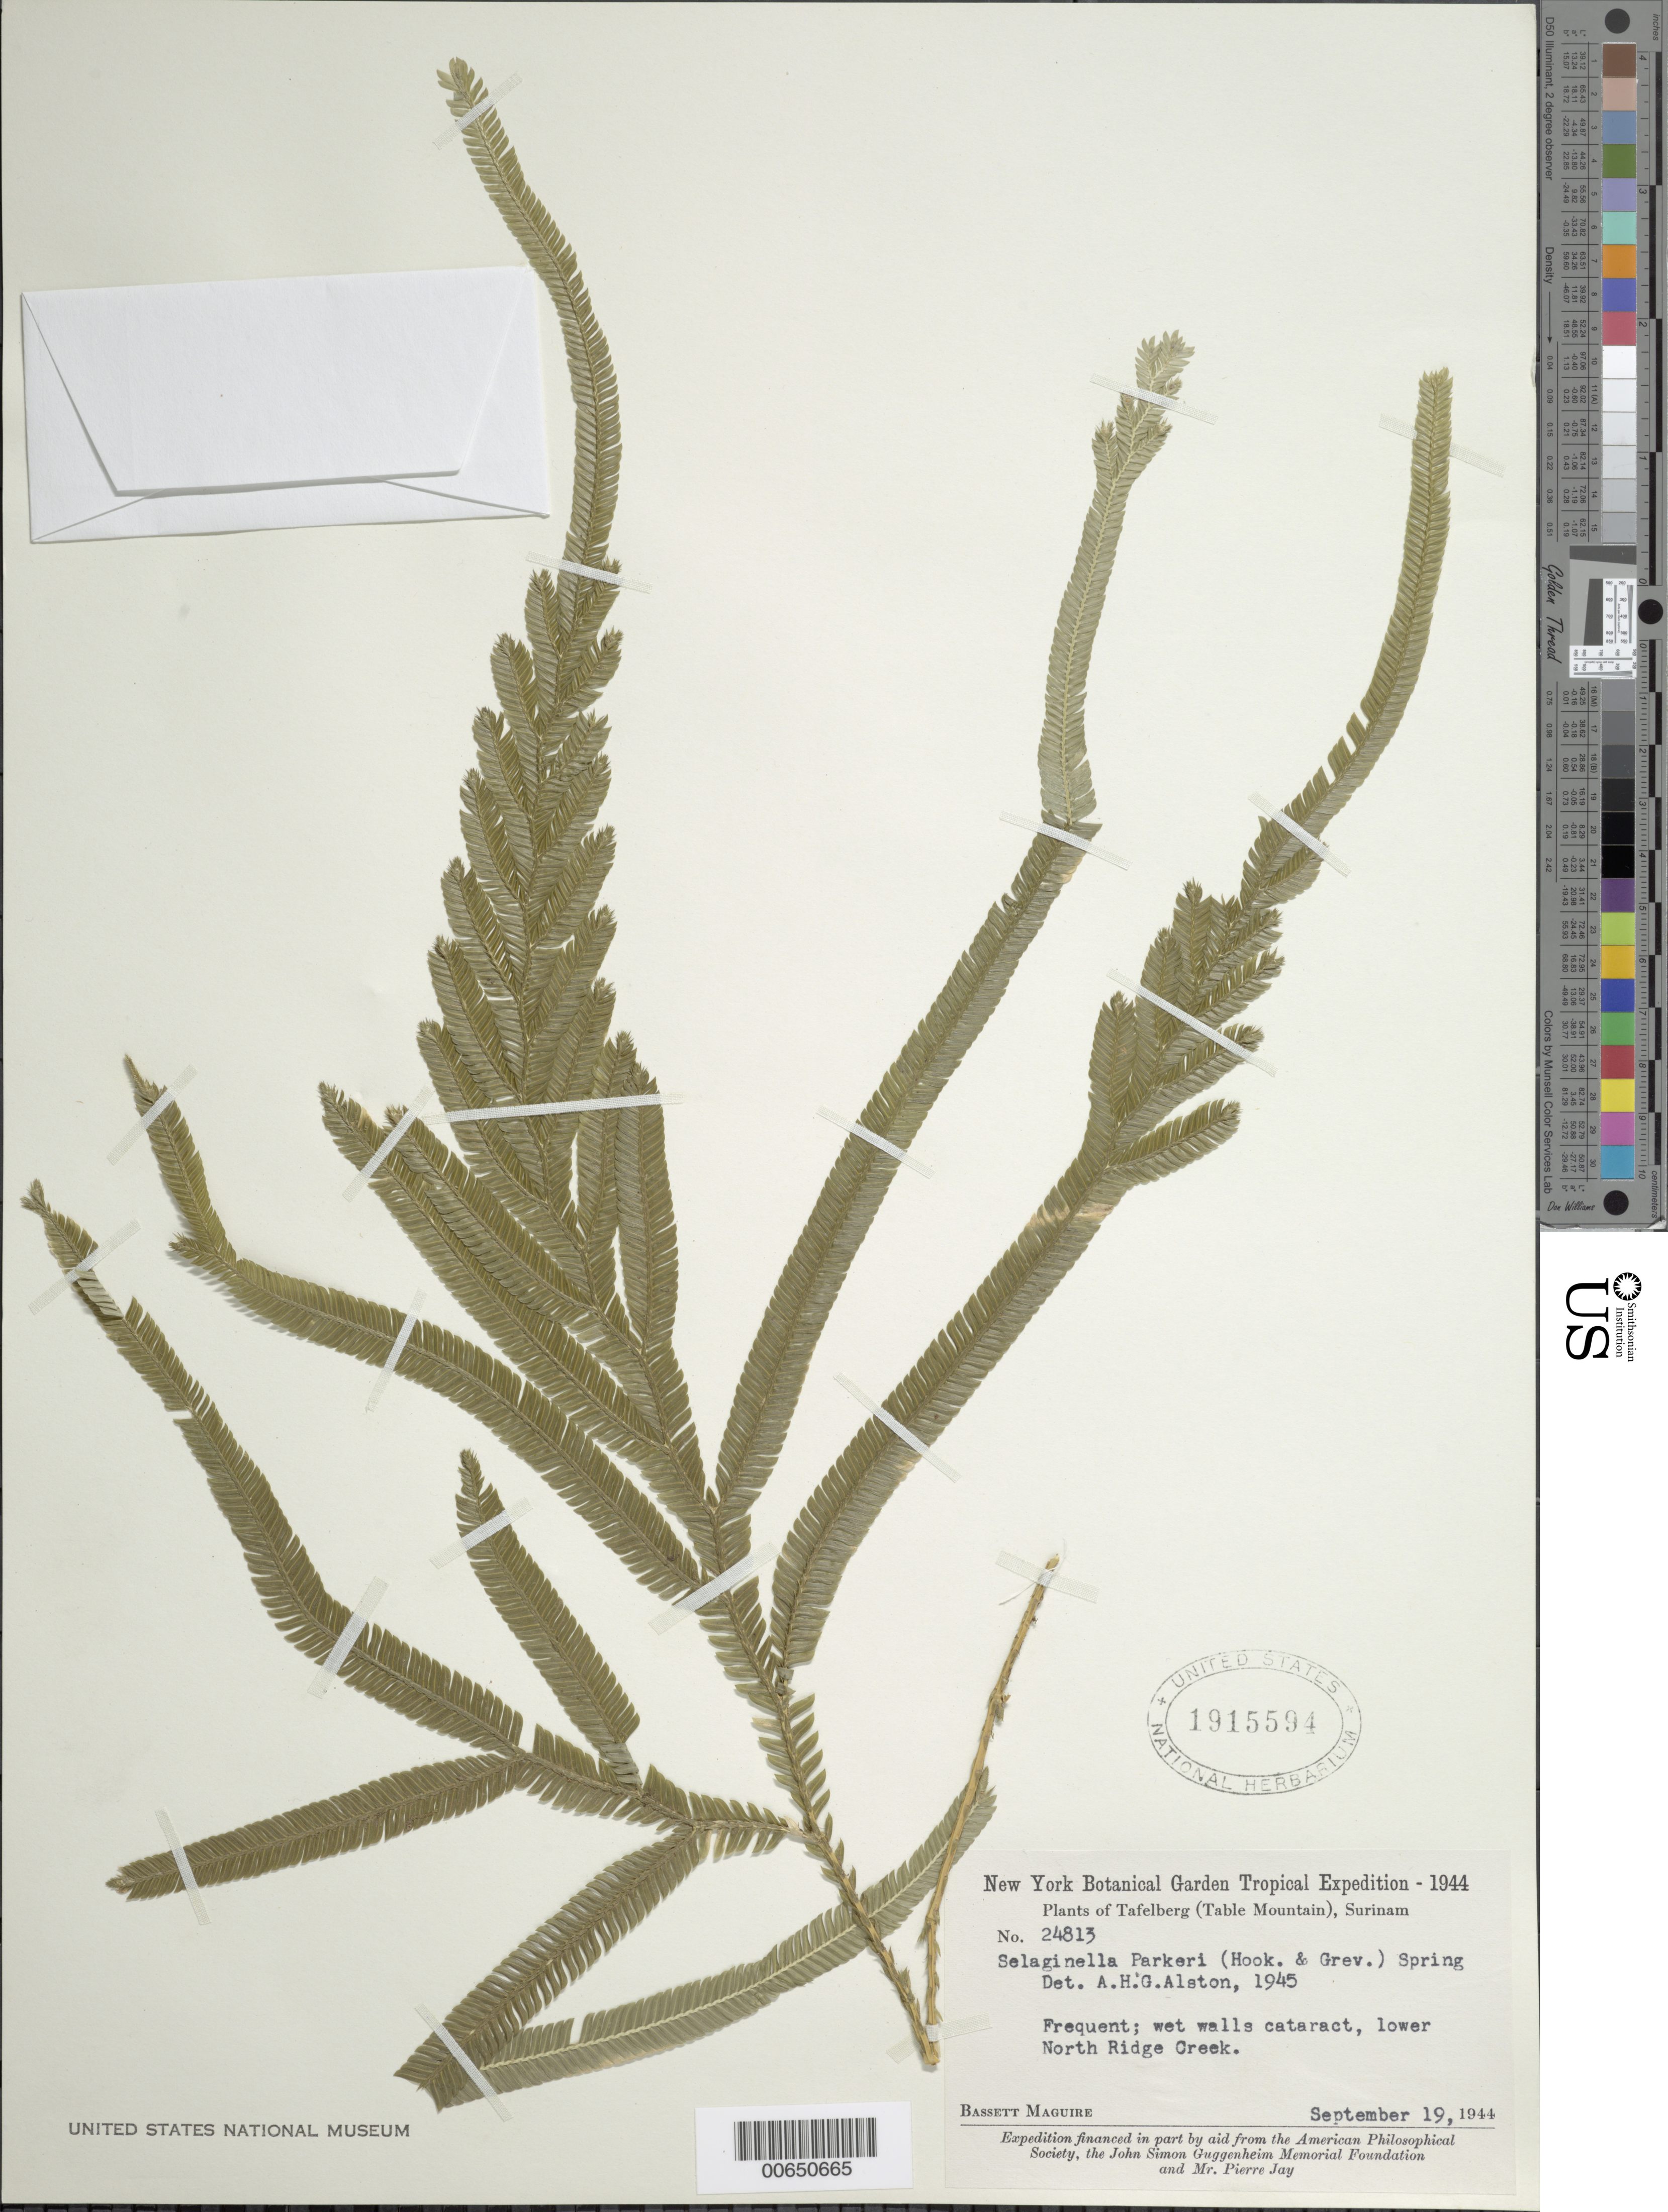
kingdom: Plantae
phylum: Tracheophyta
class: Lycopodiopsida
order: Selaginellales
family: Selaginellaceae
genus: Selaginella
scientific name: Selaginella parkeri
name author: (Hook. & Grev.) Spring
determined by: Alston, A. H. G.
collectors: B. Maguire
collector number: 24813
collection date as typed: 19-Sep-44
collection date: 1944-09-19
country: Suriname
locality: Tafelberg (Table Mountain), North Ridge Creek, lower part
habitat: Wet wall cataract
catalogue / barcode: US 1915594